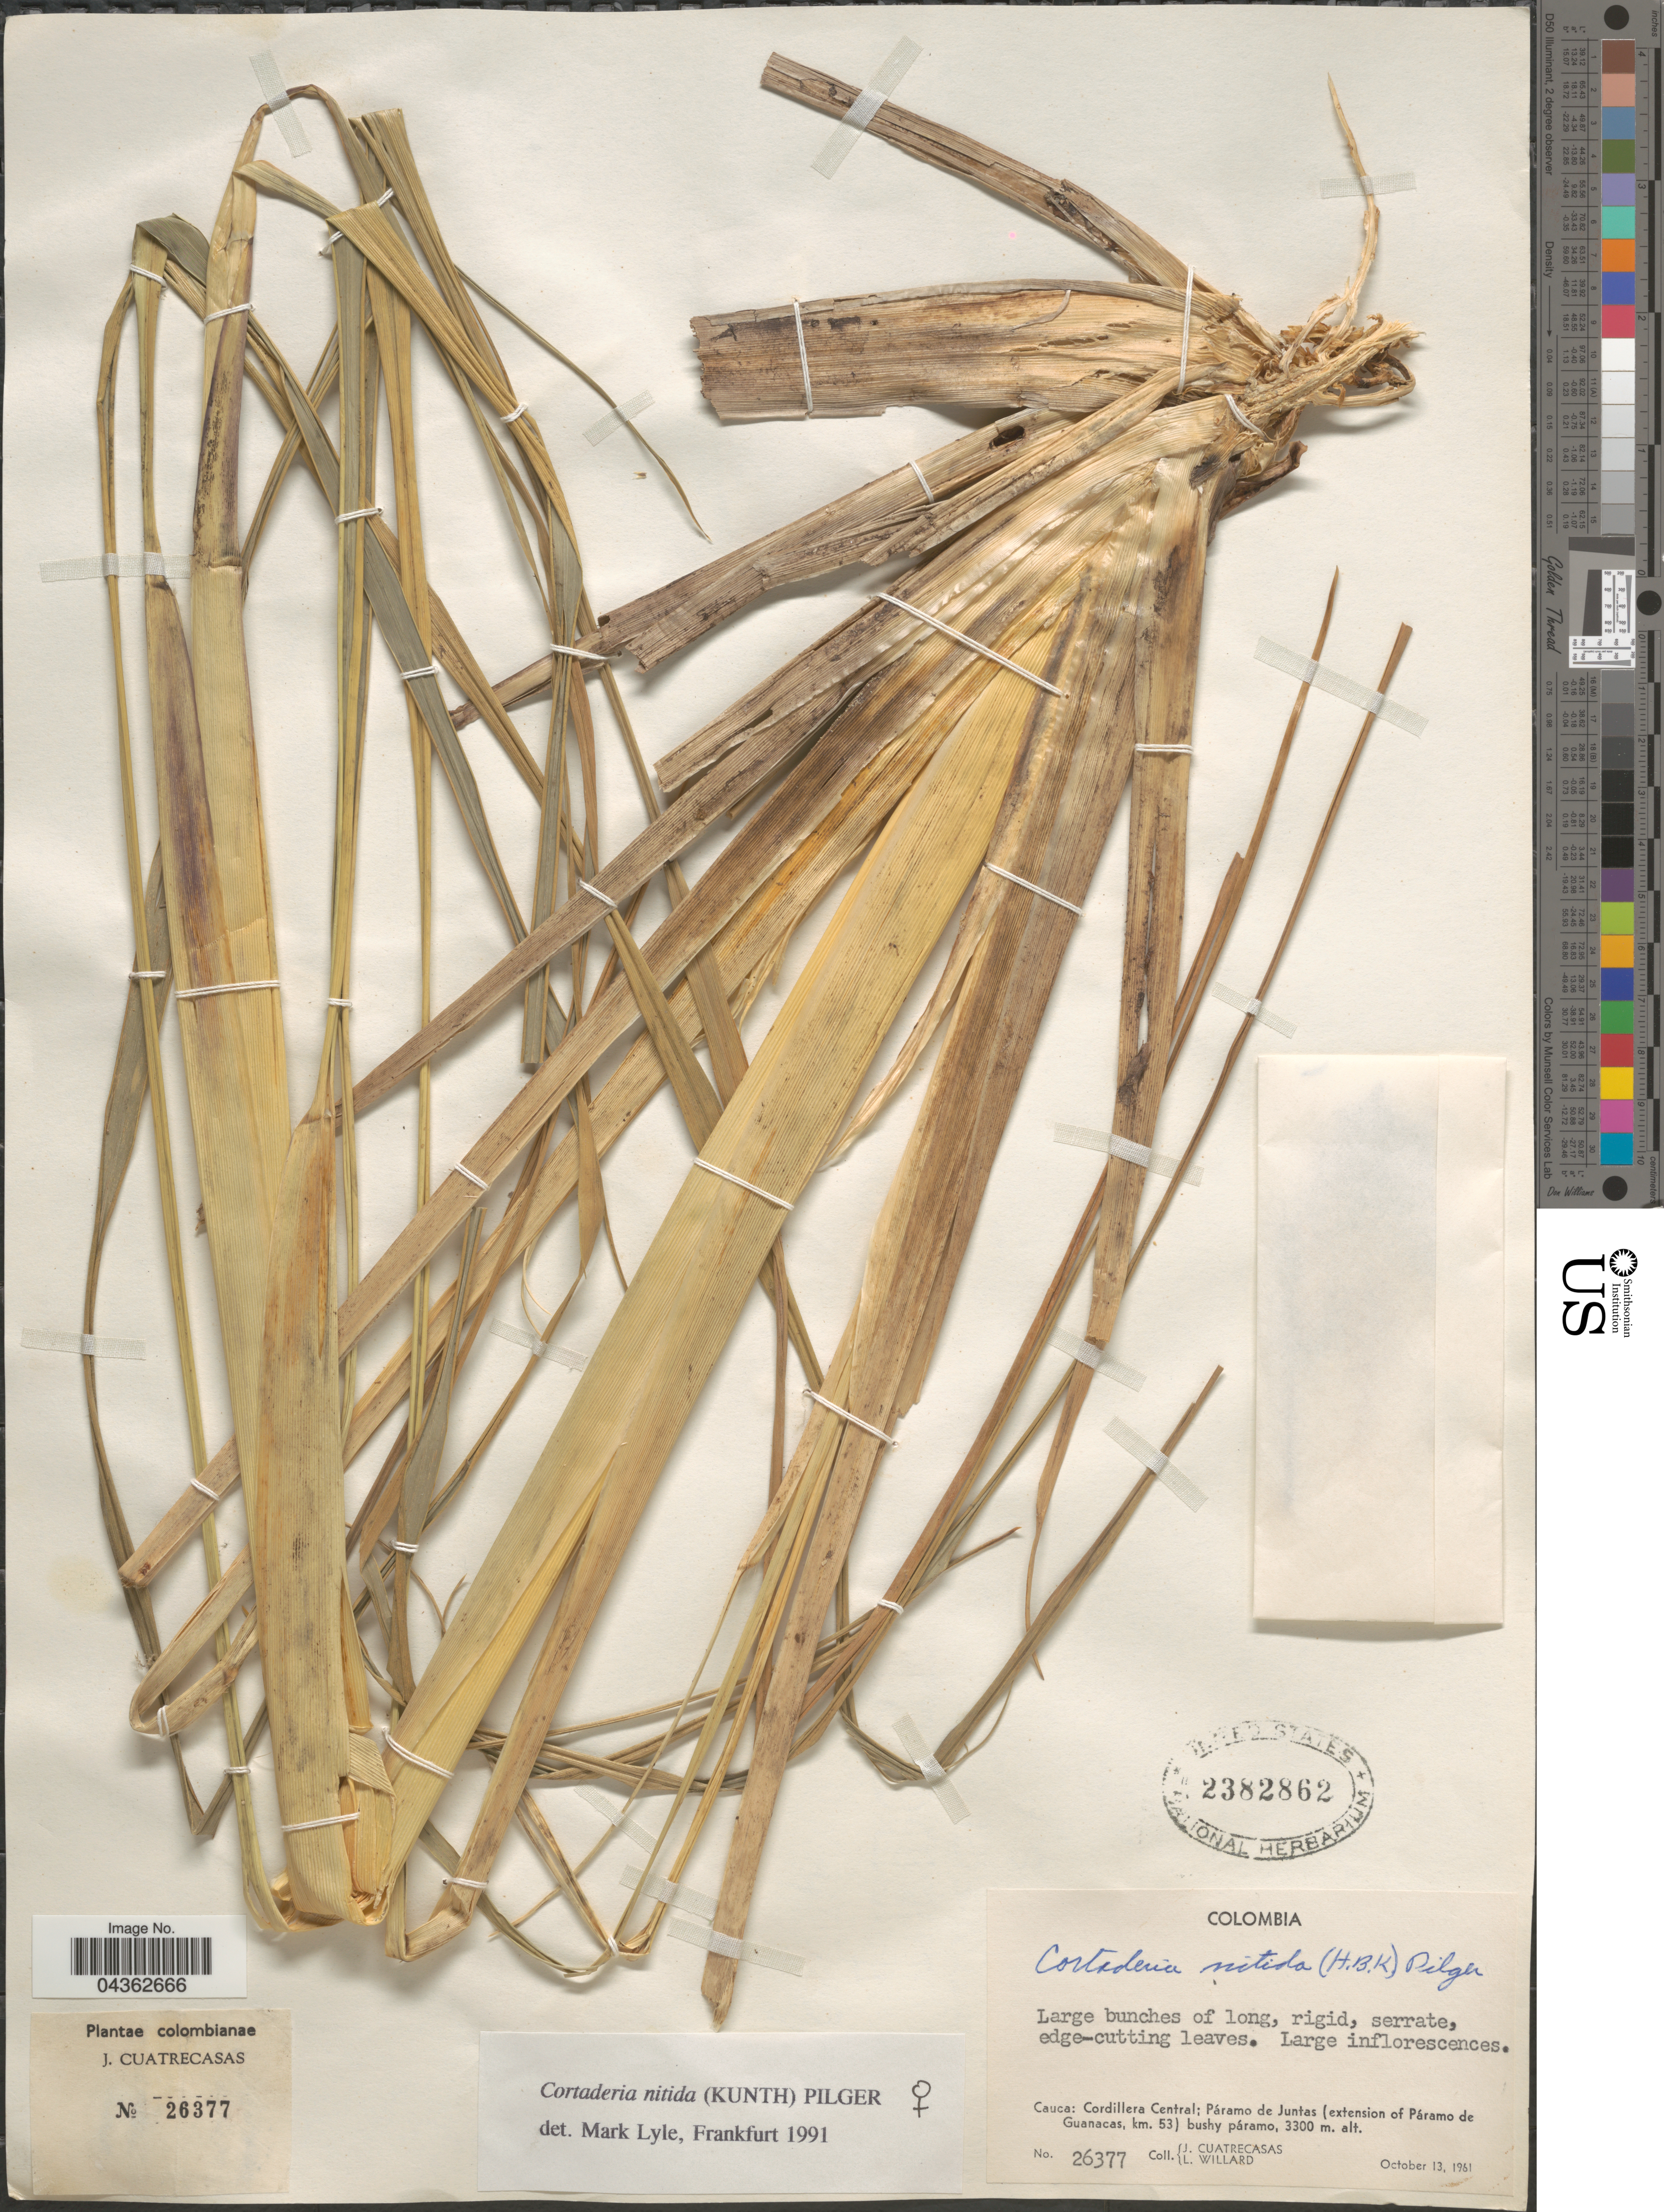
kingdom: Plantae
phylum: Tracheophyta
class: Liliopsida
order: Poales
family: Poaceae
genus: Cortaderia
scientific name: Cortaderia nitida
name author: (Kunth) Pilg.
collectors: J. Cuatrecasas & L. Willard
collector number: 26377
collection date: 1961-10-13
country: Colombia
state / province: Cauca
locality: Cordillera Central: Páramo de Juntas (extension of Páramo de Guanacas, km. 53).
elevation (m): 3300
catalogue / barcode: US 2382862